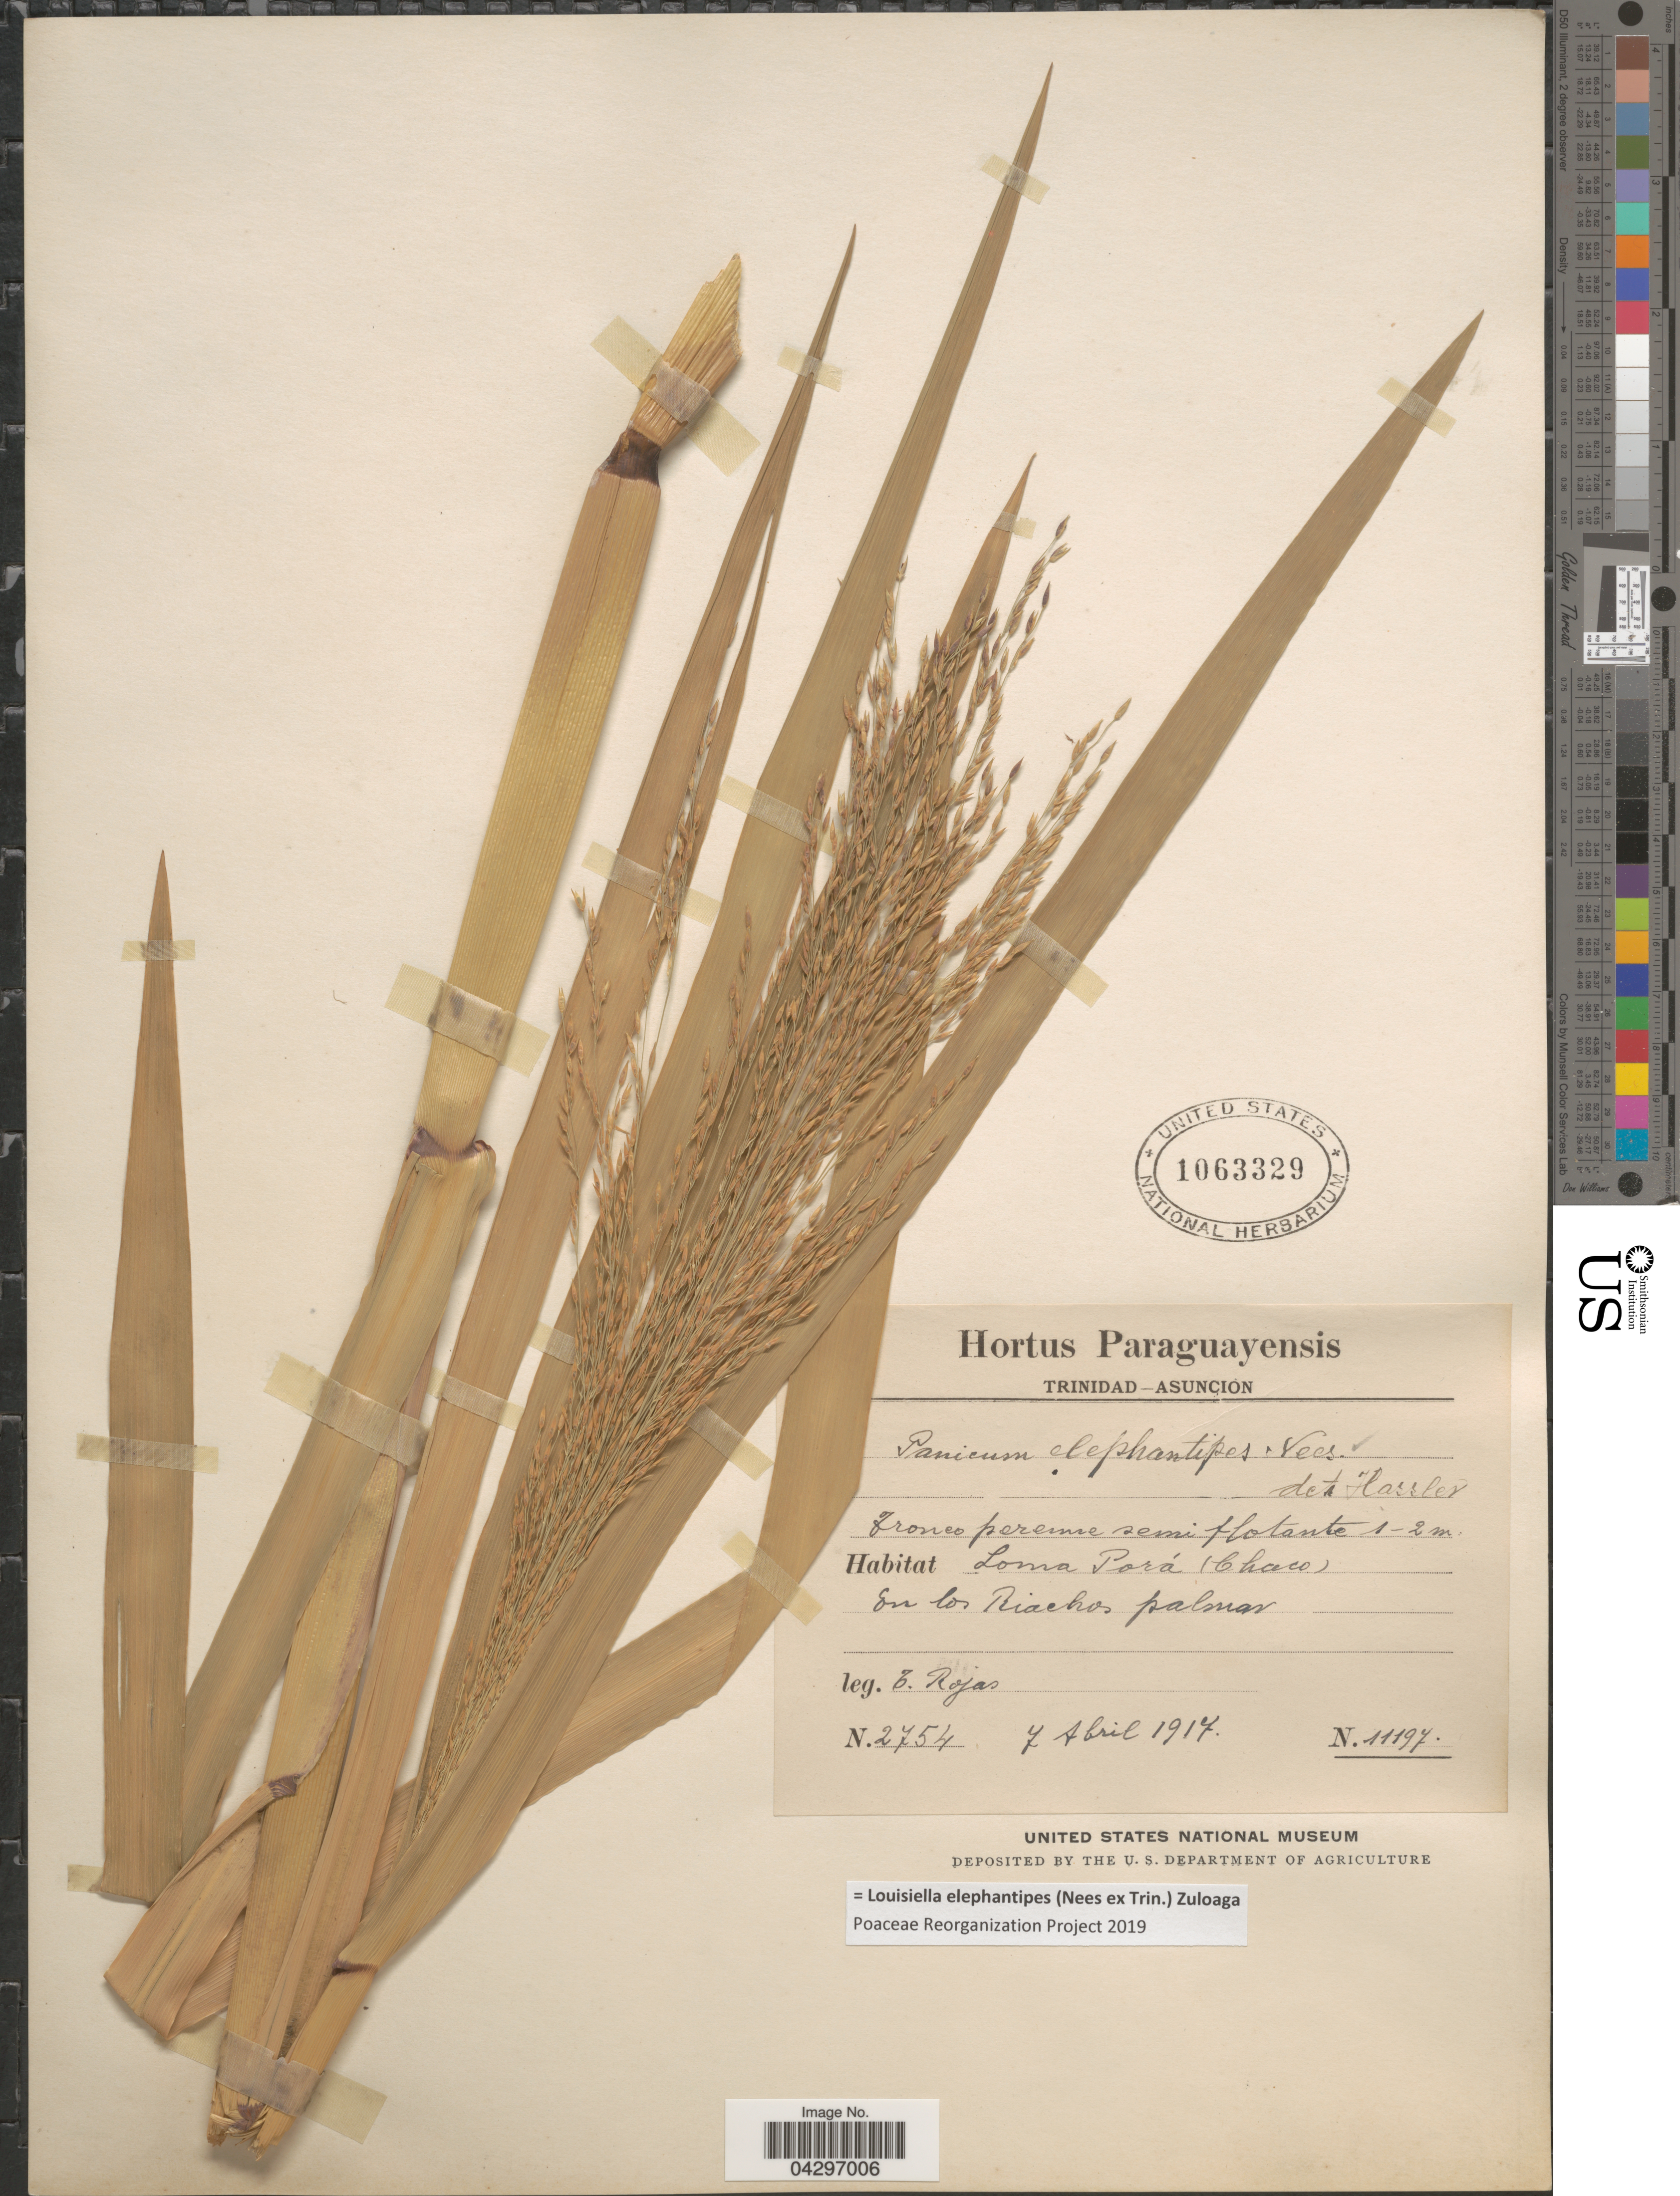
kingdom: Plantae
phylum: Tracheophyta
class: Liliopsida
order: Poales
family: Poaceae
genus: Louisiella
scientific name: Louisiella elephantipes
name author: (Nees ex Trin.) Zuloaga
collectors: T. Rojas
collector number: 2754/11197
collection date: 1917-04-07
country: Paraguay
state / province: Asuncion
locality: Loma Porá (Chaco). En los Riachos palmar. Trinidad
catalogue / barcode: US 1063329